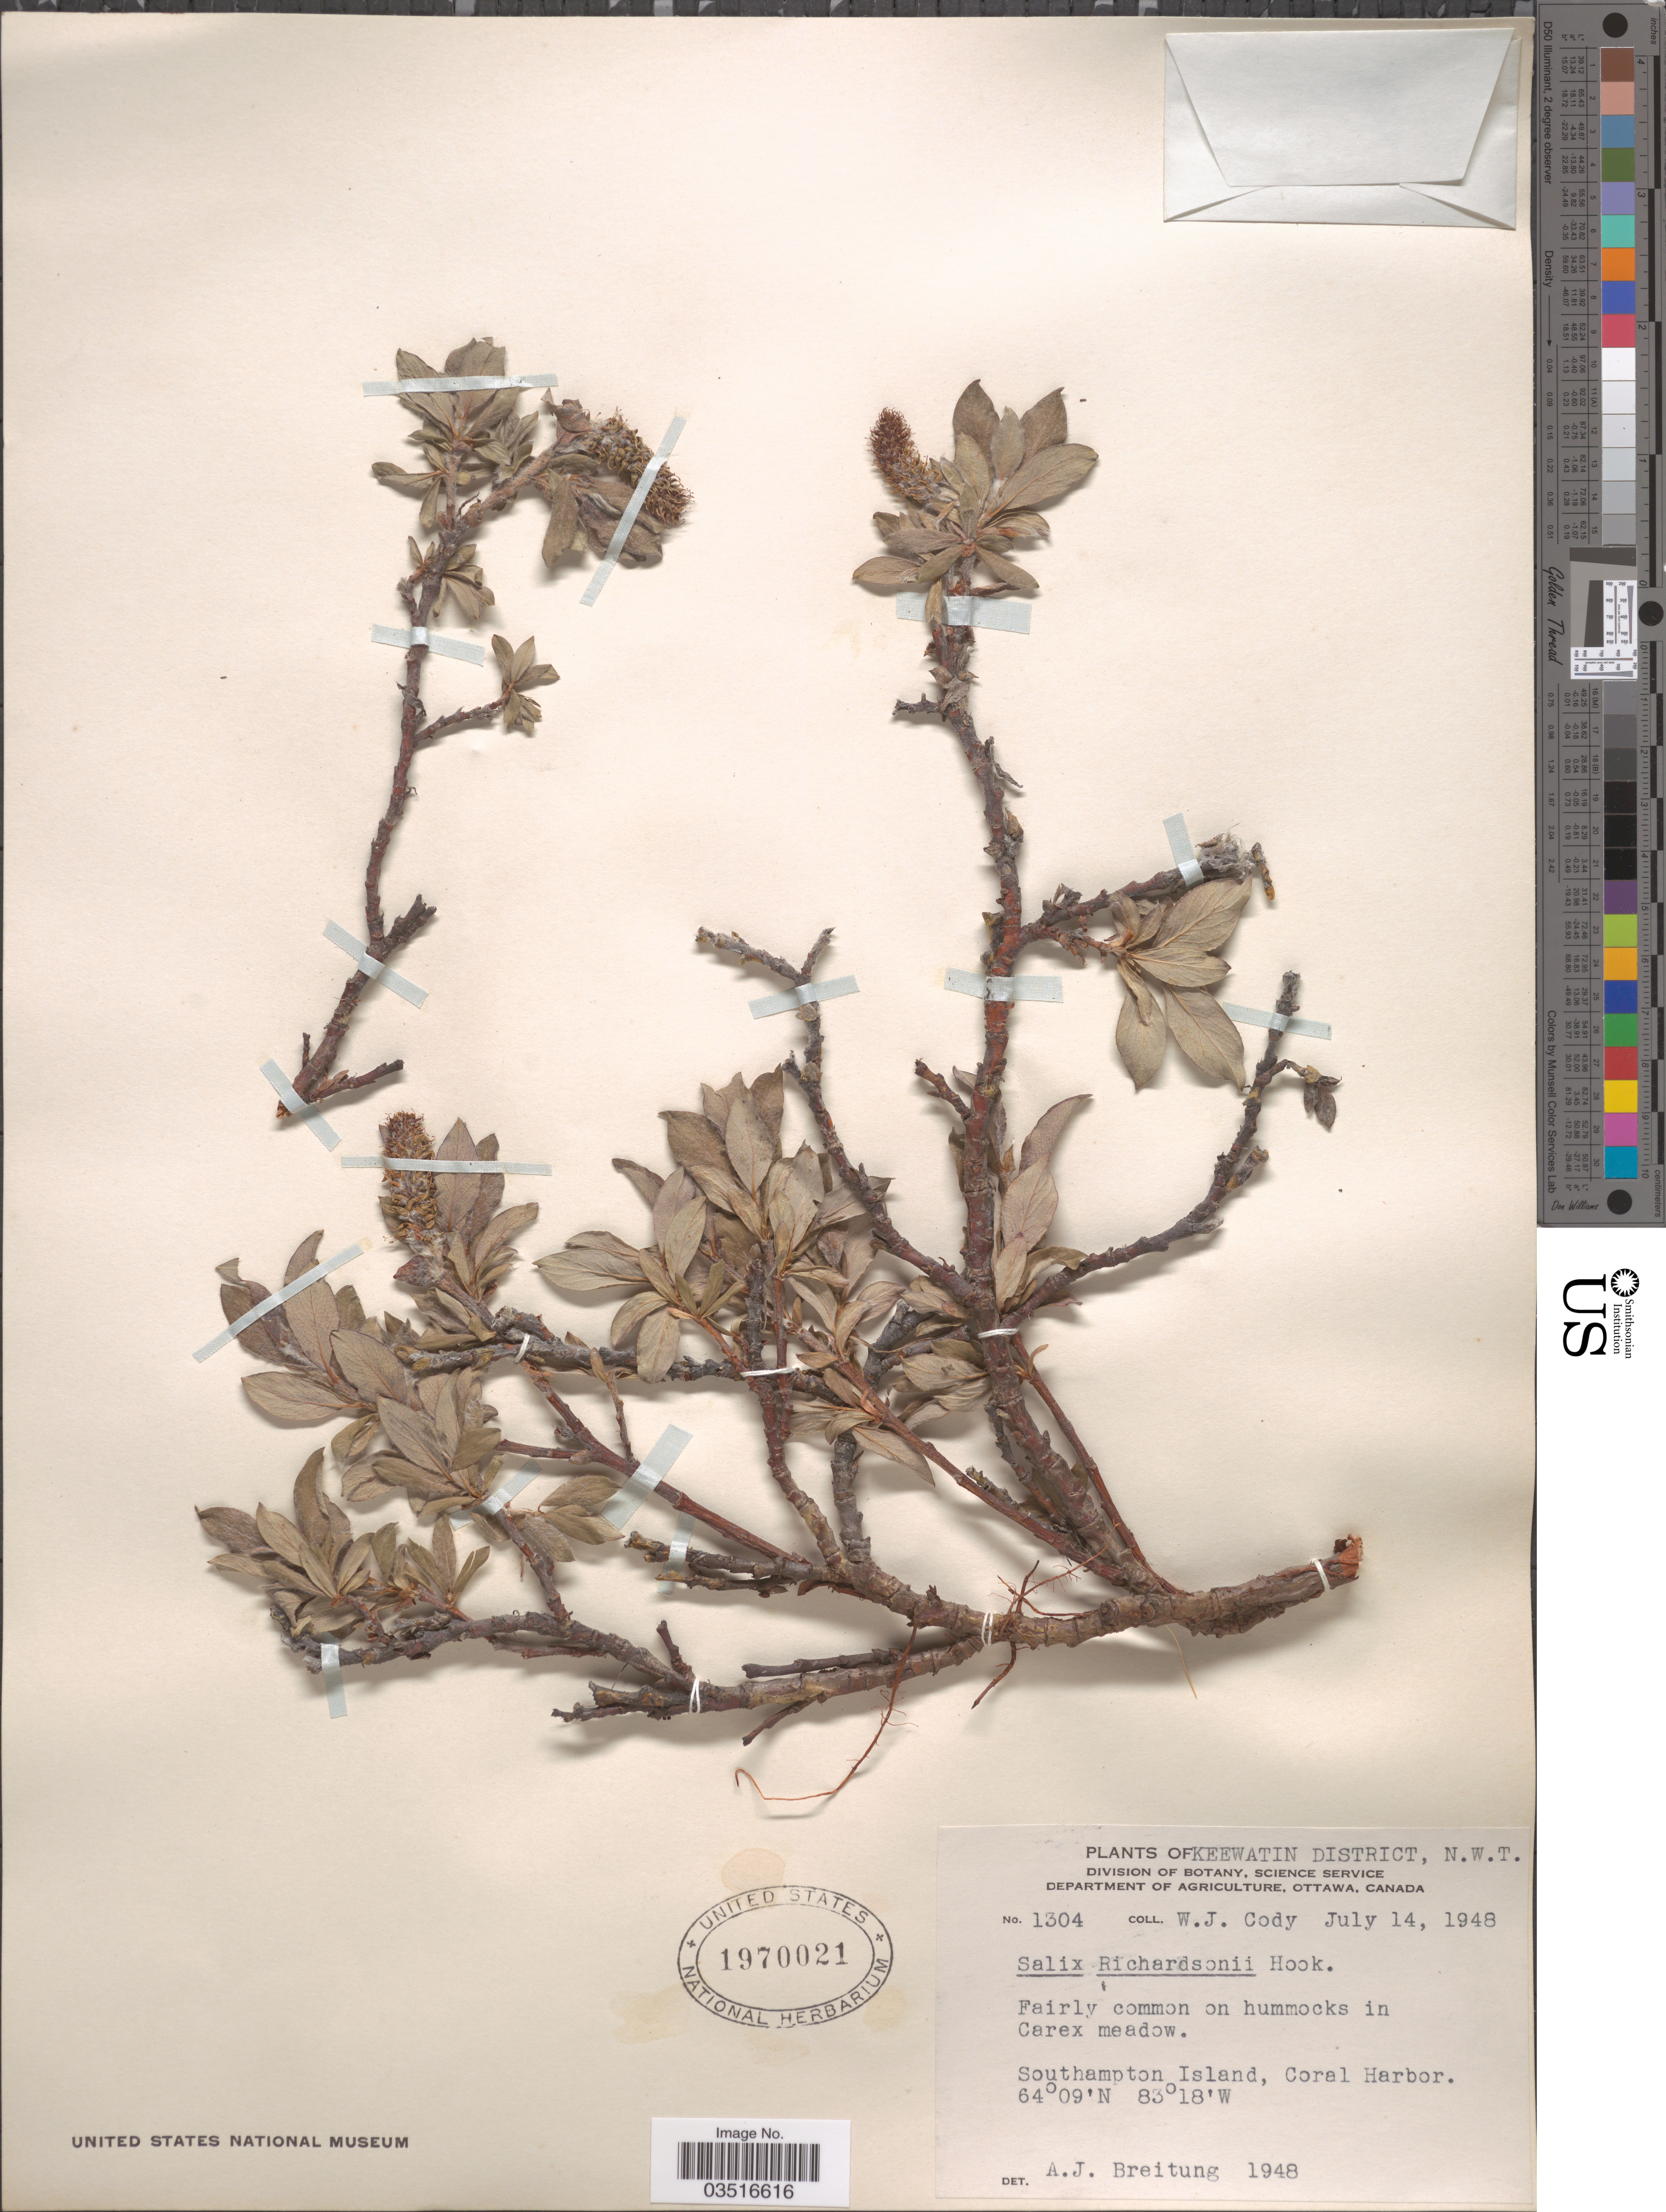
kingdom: Plantae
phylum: Tracheophyta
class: Magnoliopsida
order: Malpighiales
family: Salicaceae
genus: Salix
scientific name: Salix richardsonii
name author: Hook.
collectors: W. Cody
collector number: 1304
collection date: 1948-07-14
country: Canada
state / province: Northwest Territories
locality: Keewatin District. Southampton Island, Coral Harbor.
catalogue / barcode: US 1970021